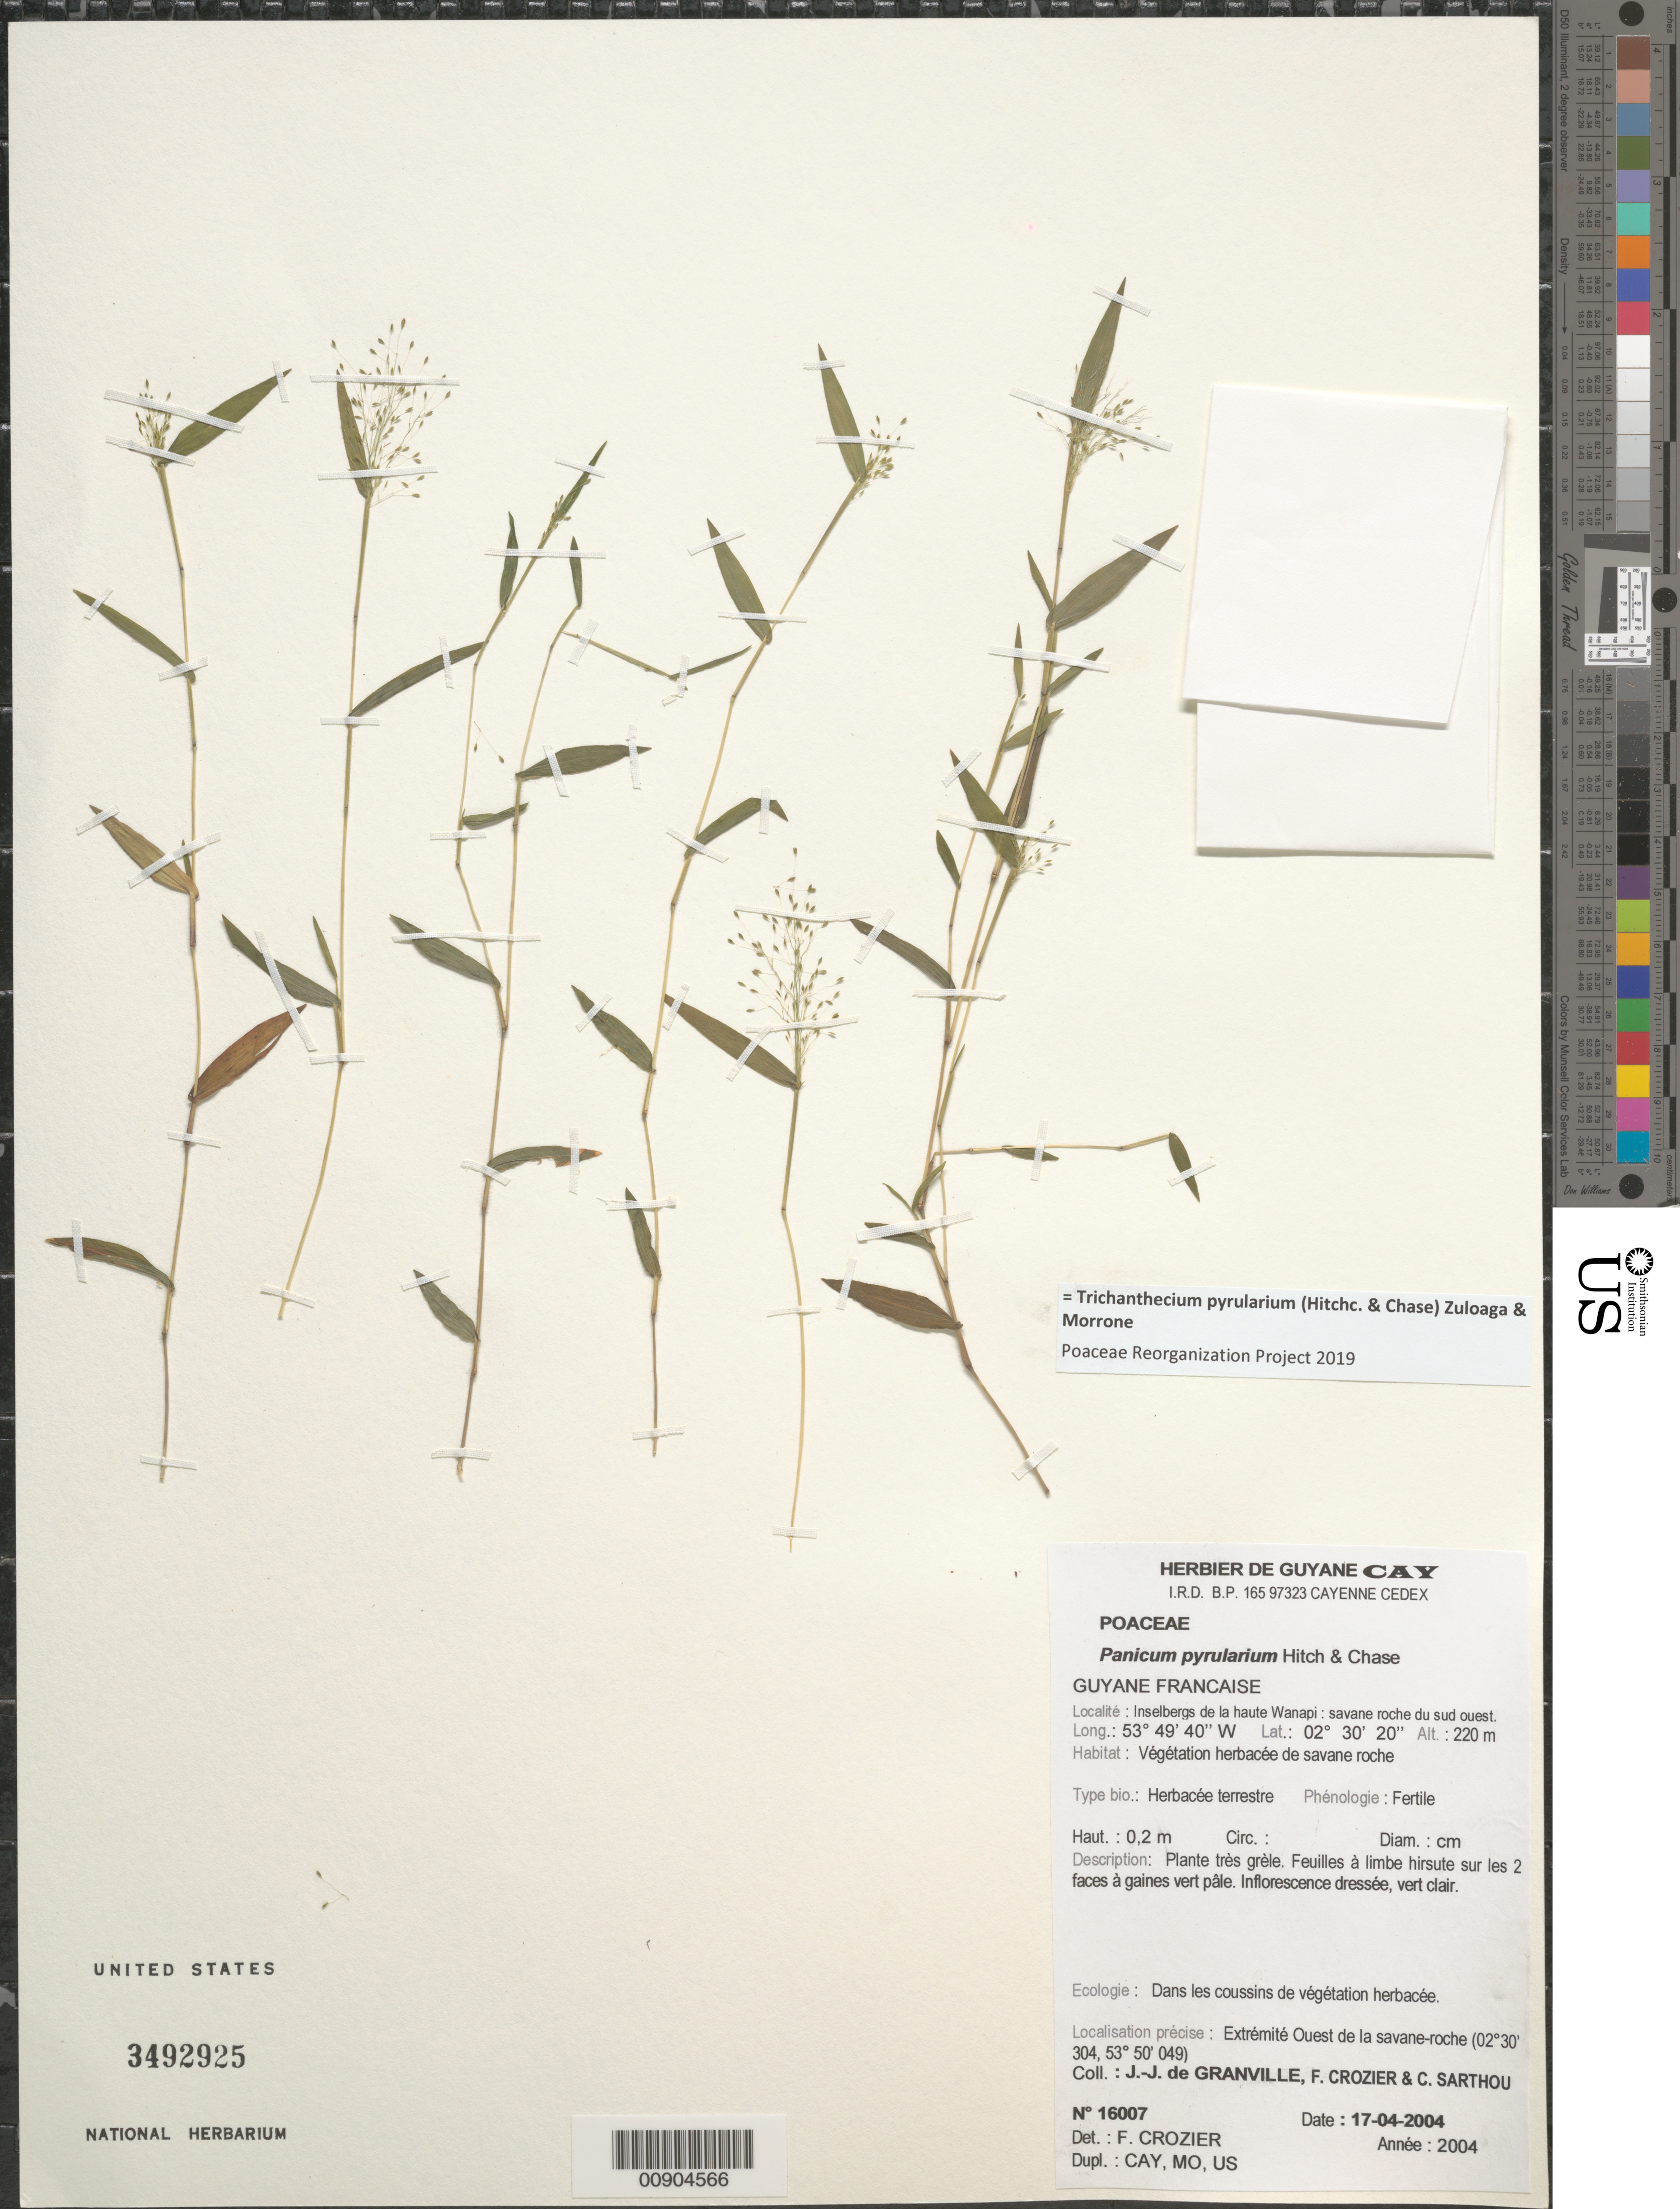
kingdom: Plantae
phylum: Tracheophyta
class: Liliopsida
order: Poales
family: Poaceae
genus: Trichanthecium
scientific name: Trichanthecium pyrularium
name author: (Hitchc. & Chase) Zuloaga & Morrone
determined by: Poaceae Reorganization Project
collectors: J.-J. de Granville, F. Crozier & C. Sarthou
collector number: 16007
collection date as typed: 17-Apr-04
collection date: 2004-04-17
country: French Guiana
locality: Inselbergs de la haute Wanapi, extrémité ouest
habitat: Végétation herbacée de savane roche; dans les coussins de végétation herbacée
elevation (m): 220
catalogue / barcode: US 3492925